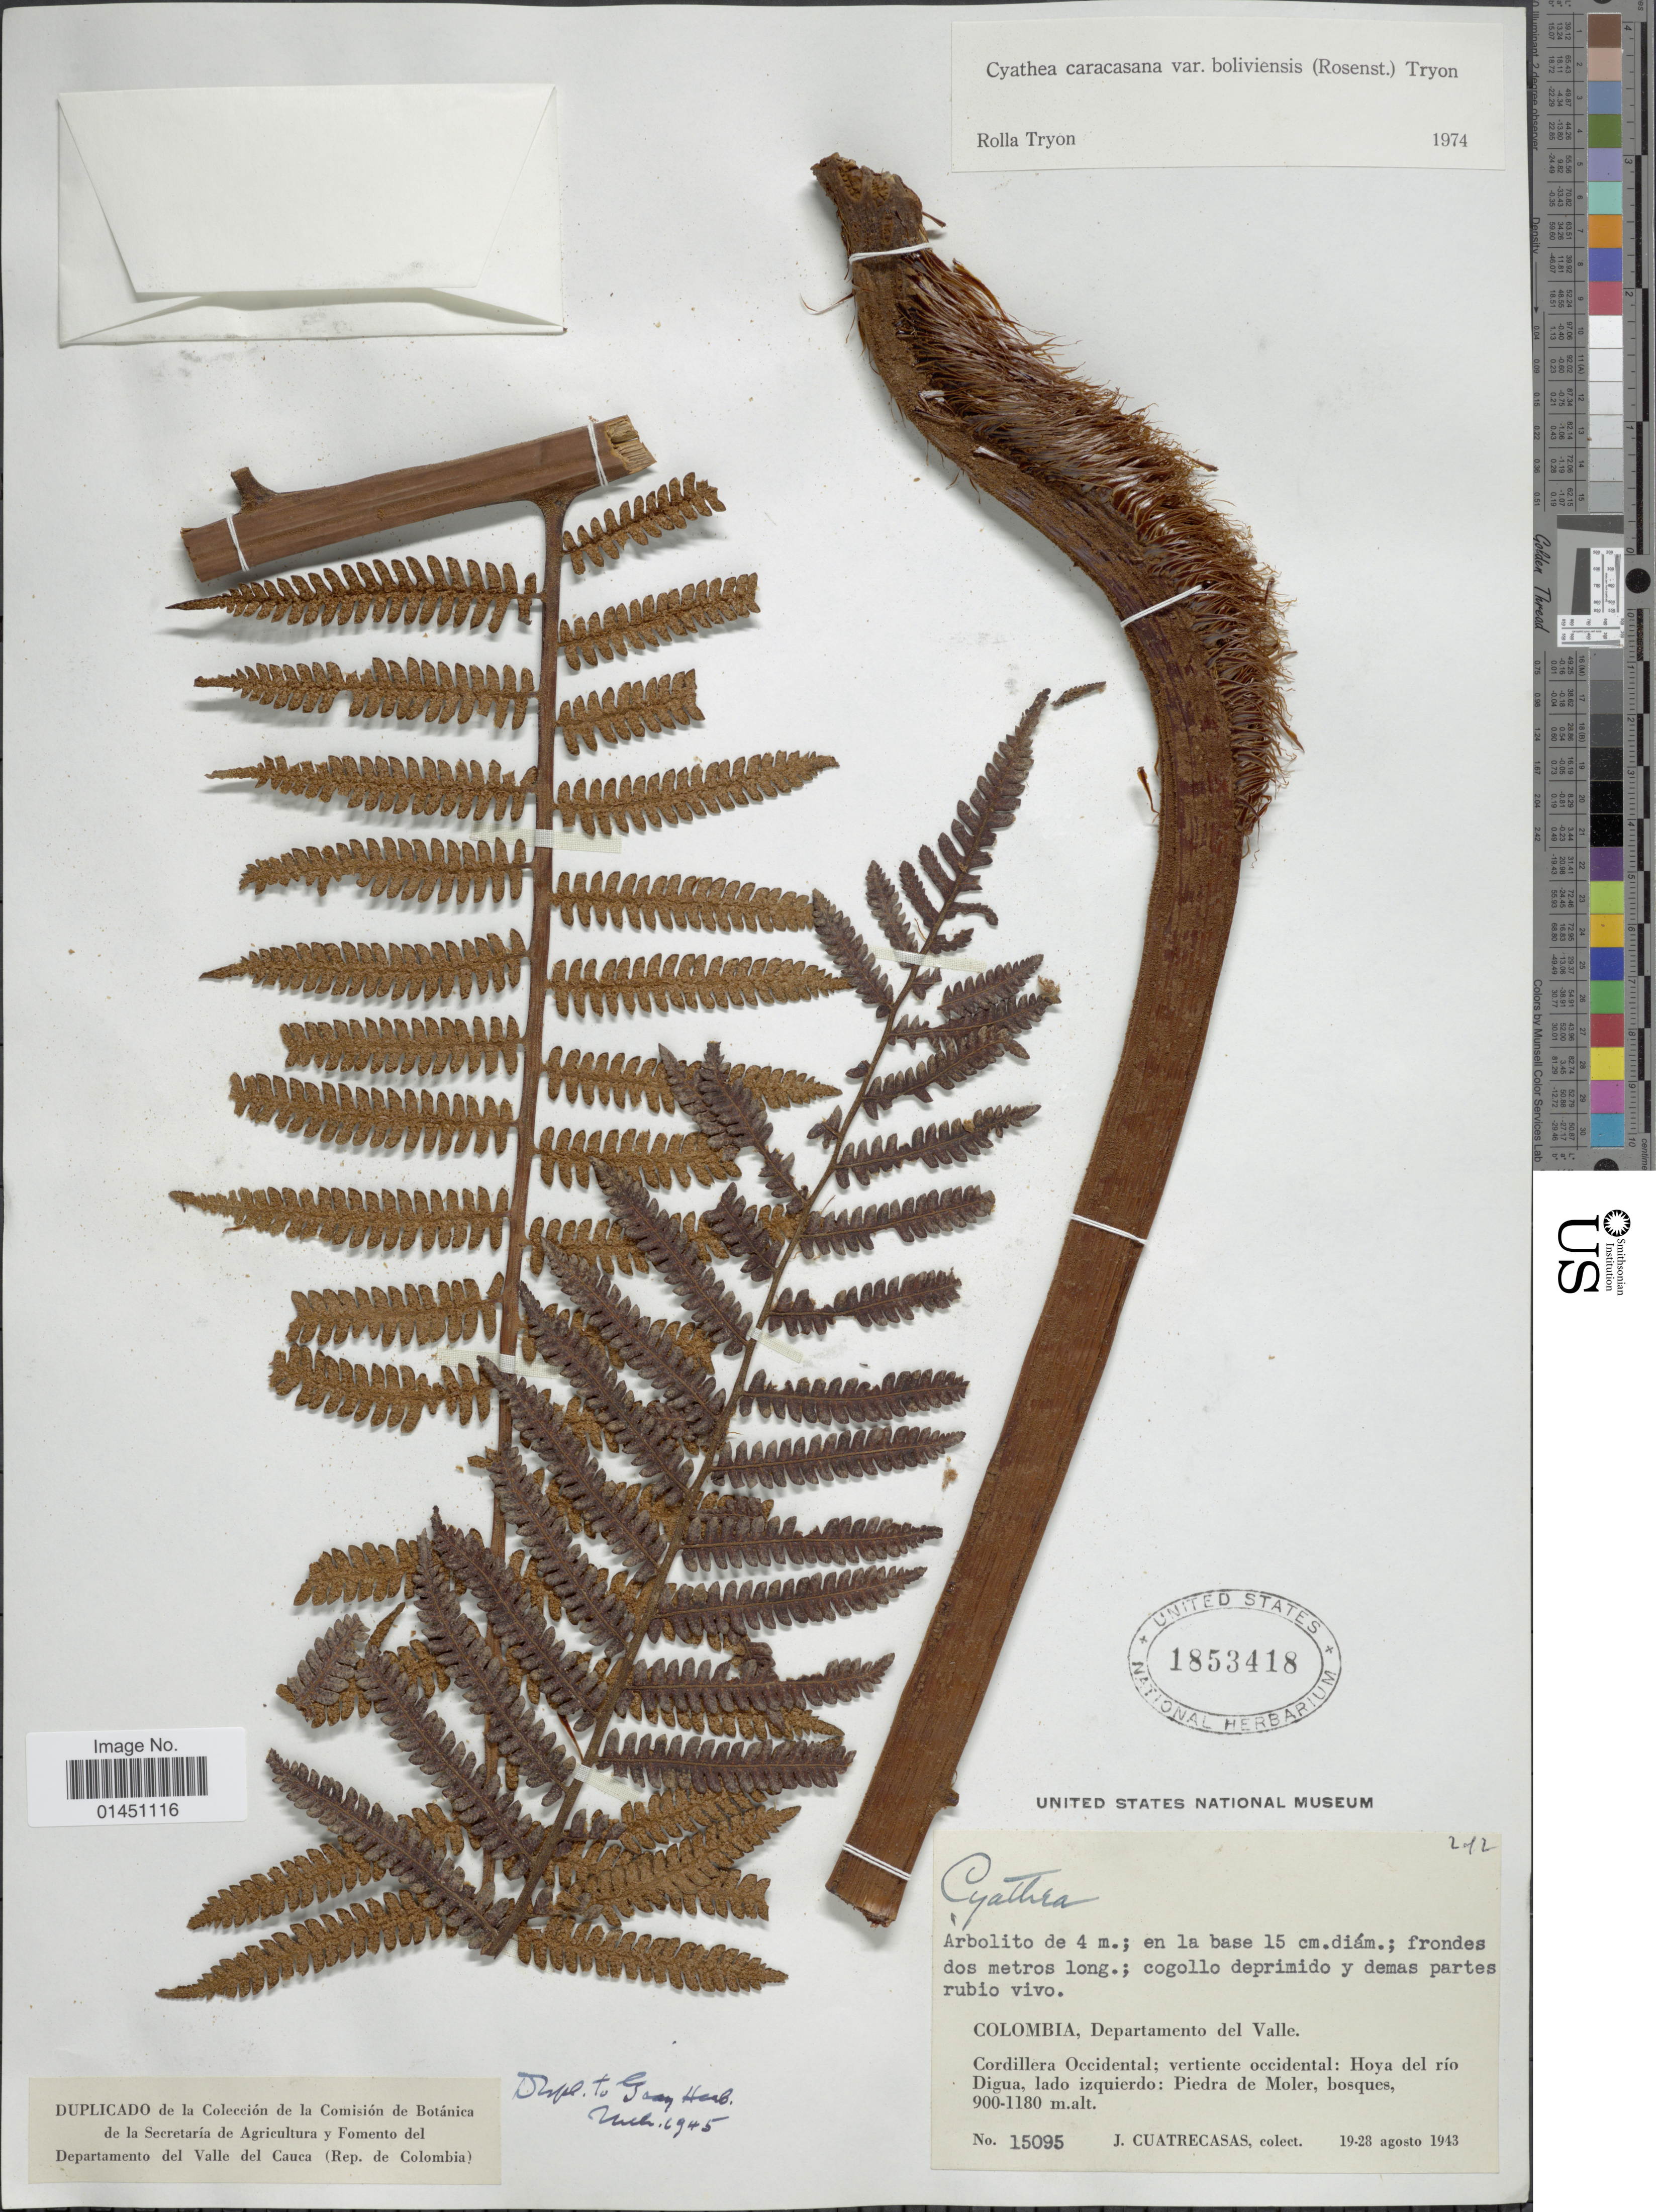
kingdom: Plantae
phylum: Tracheophyta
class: Polypodiopsida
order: Cyatheales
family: Cyatheaceae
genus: Cyathea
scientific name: Cyathea caracasana var. boliviensis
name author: (Rosenst.) R.M. Tryon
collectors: J. Cuatrecasas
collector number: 15095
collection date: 1943-08-19/1943-08-28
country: Colombia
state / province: Valle del Cauca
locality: Departamento del Valle, Cordillera Occidental: vertiente occidental: Hoya del rio Digua, lado izquierdo: Piedra de Moler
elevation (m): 900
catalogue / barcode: US 1853418